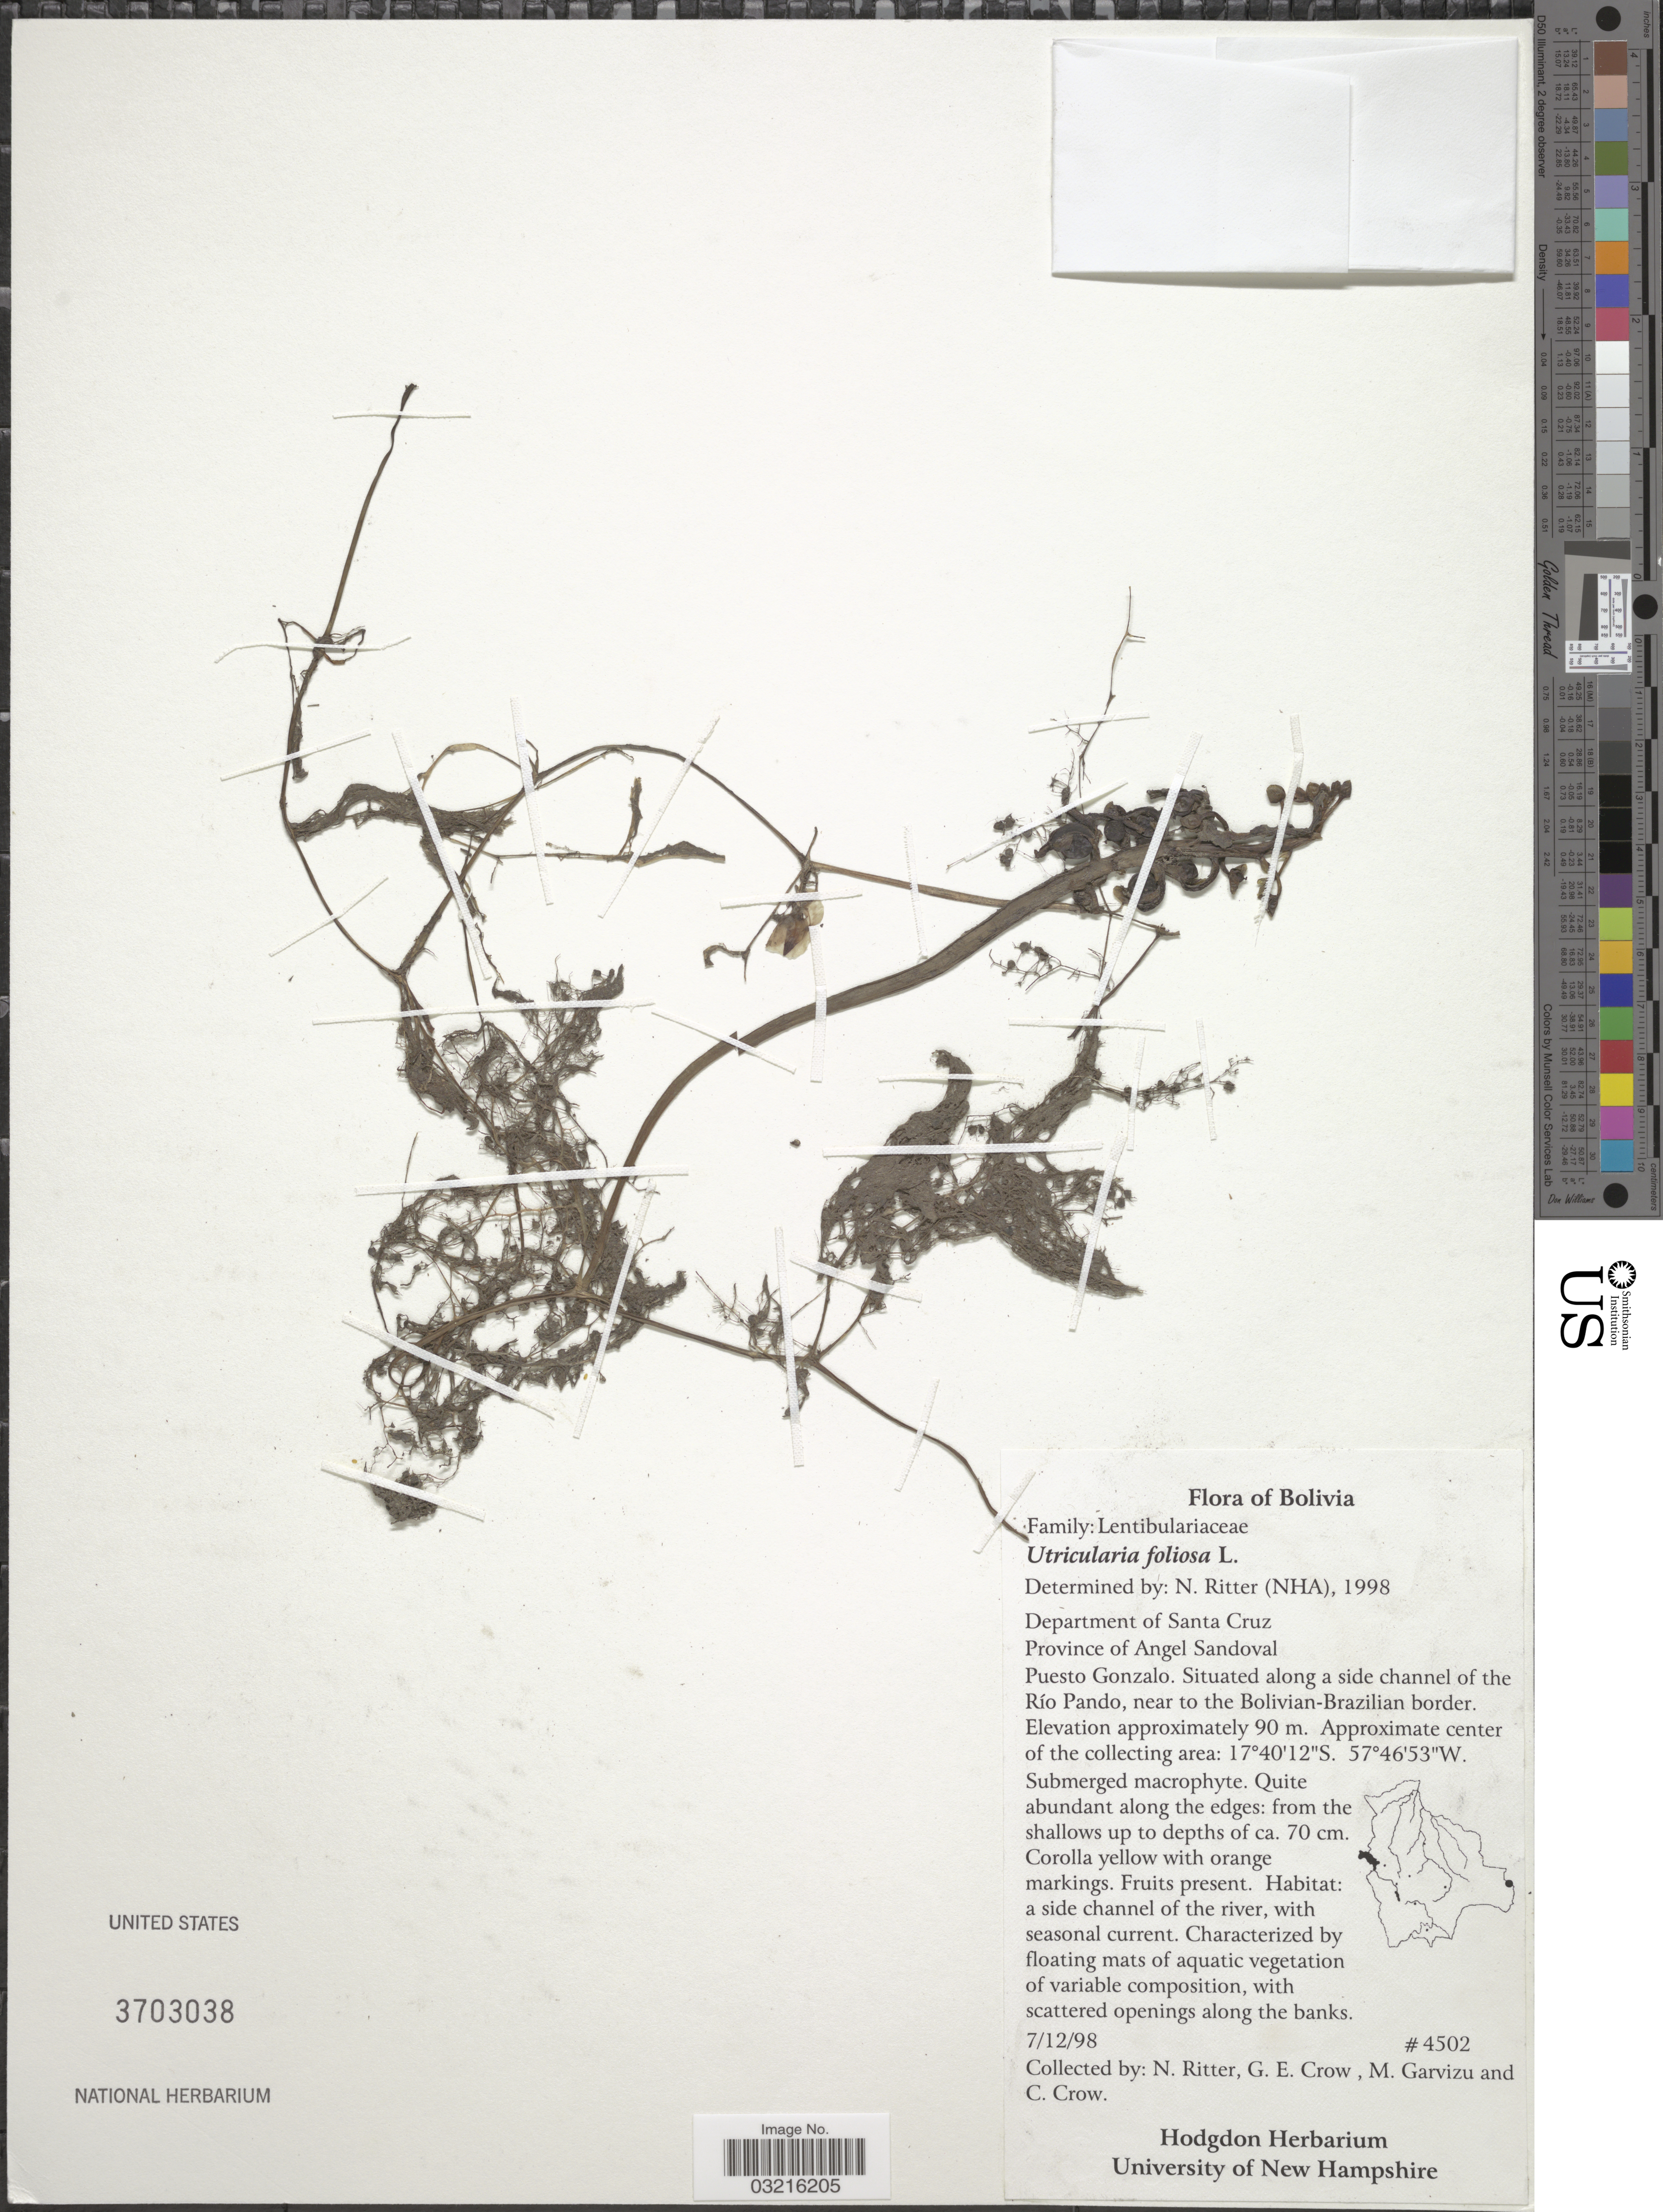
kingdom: Plantae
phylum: Tracheophyta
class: Magnoliopsida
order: Lamiales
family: Lentibulariaceae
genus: Utricularia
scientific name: Utricularia foliosa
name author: L.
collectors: N. Ritter, G. Crow, M. Garvizu & C. Crow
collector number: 4502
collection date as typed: Transcribed d/m/y: 7/12/98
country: Bolivia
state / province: Santa Cruz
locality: Department of Santa Cruz. Province of Angel Sandoval. Puesto Gonzalo. Situated along a side channel of the Río Pando, near to the Bolivian-Brazilian border.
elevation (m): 90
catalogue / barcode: US 3703038